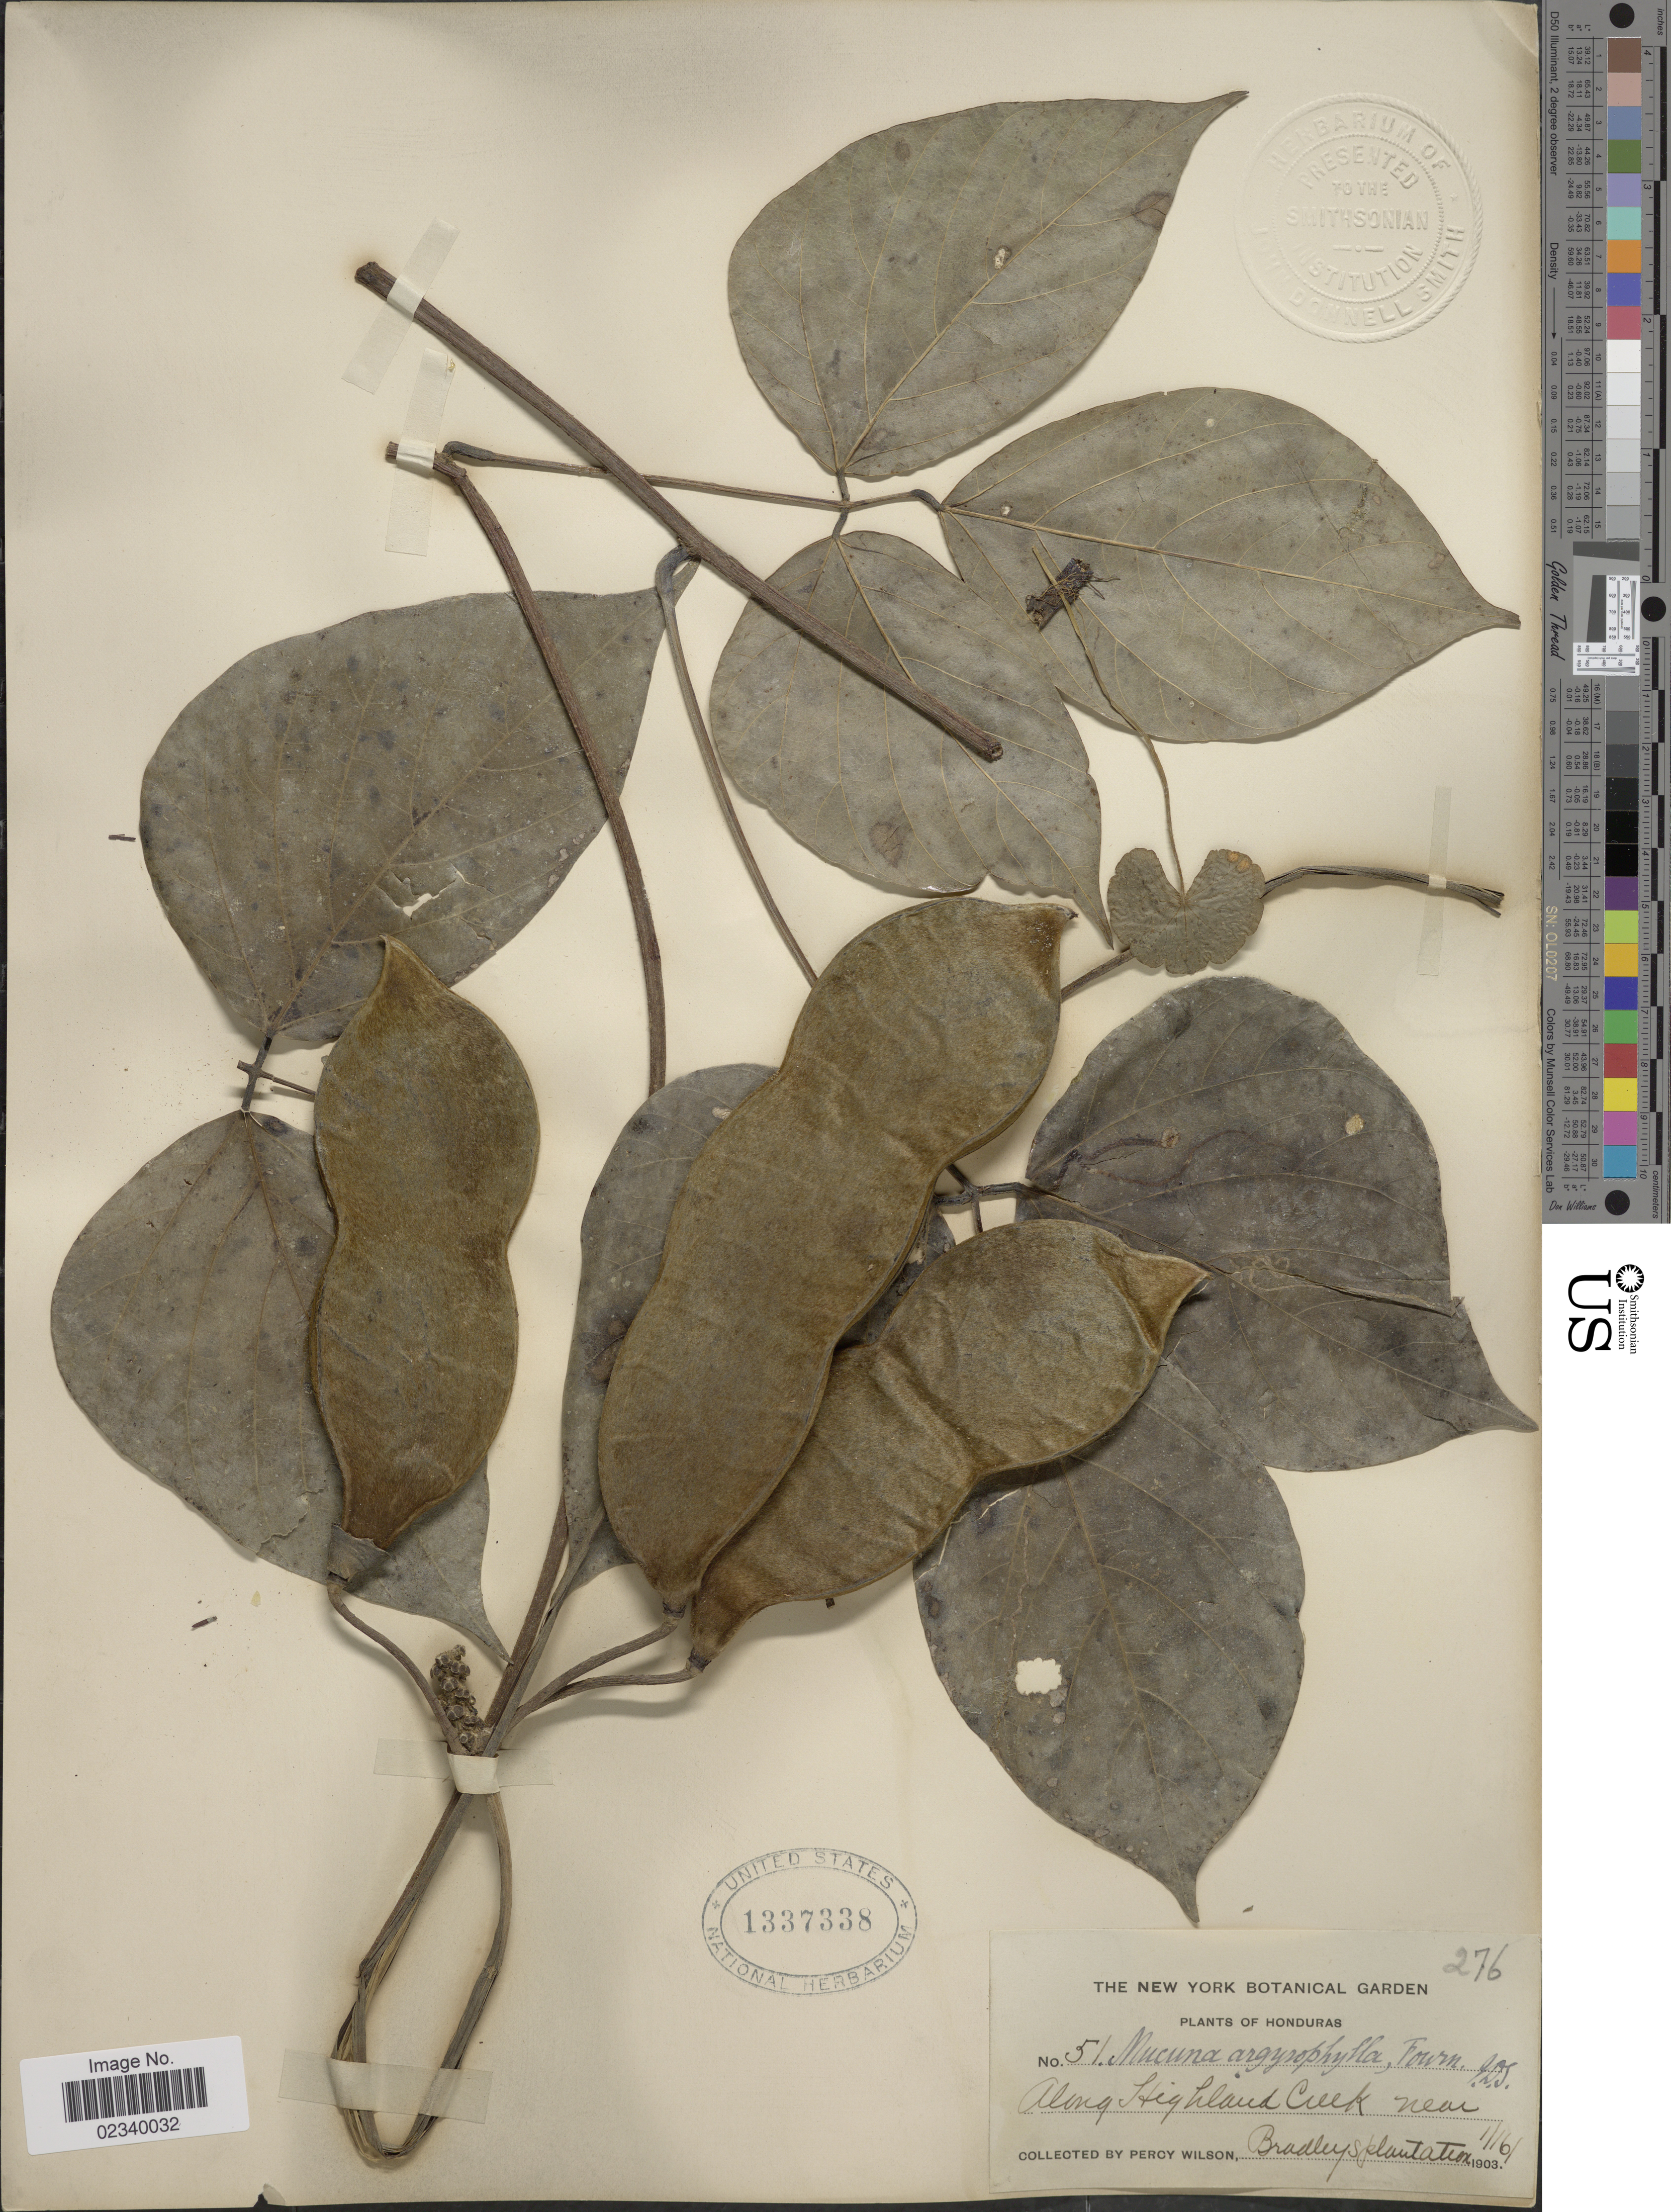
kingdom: Plantae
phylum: Tracheophyta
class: Magnoliopsida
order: Fabales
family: Fabaceae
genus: Mucuna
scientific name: Mucuna argyrophylla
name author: Standl.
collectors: P. Wilson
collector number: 51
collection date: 1903-01-16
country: Honduras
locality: Along Highland Creek near Bradley plantation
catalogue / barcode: US 1337338